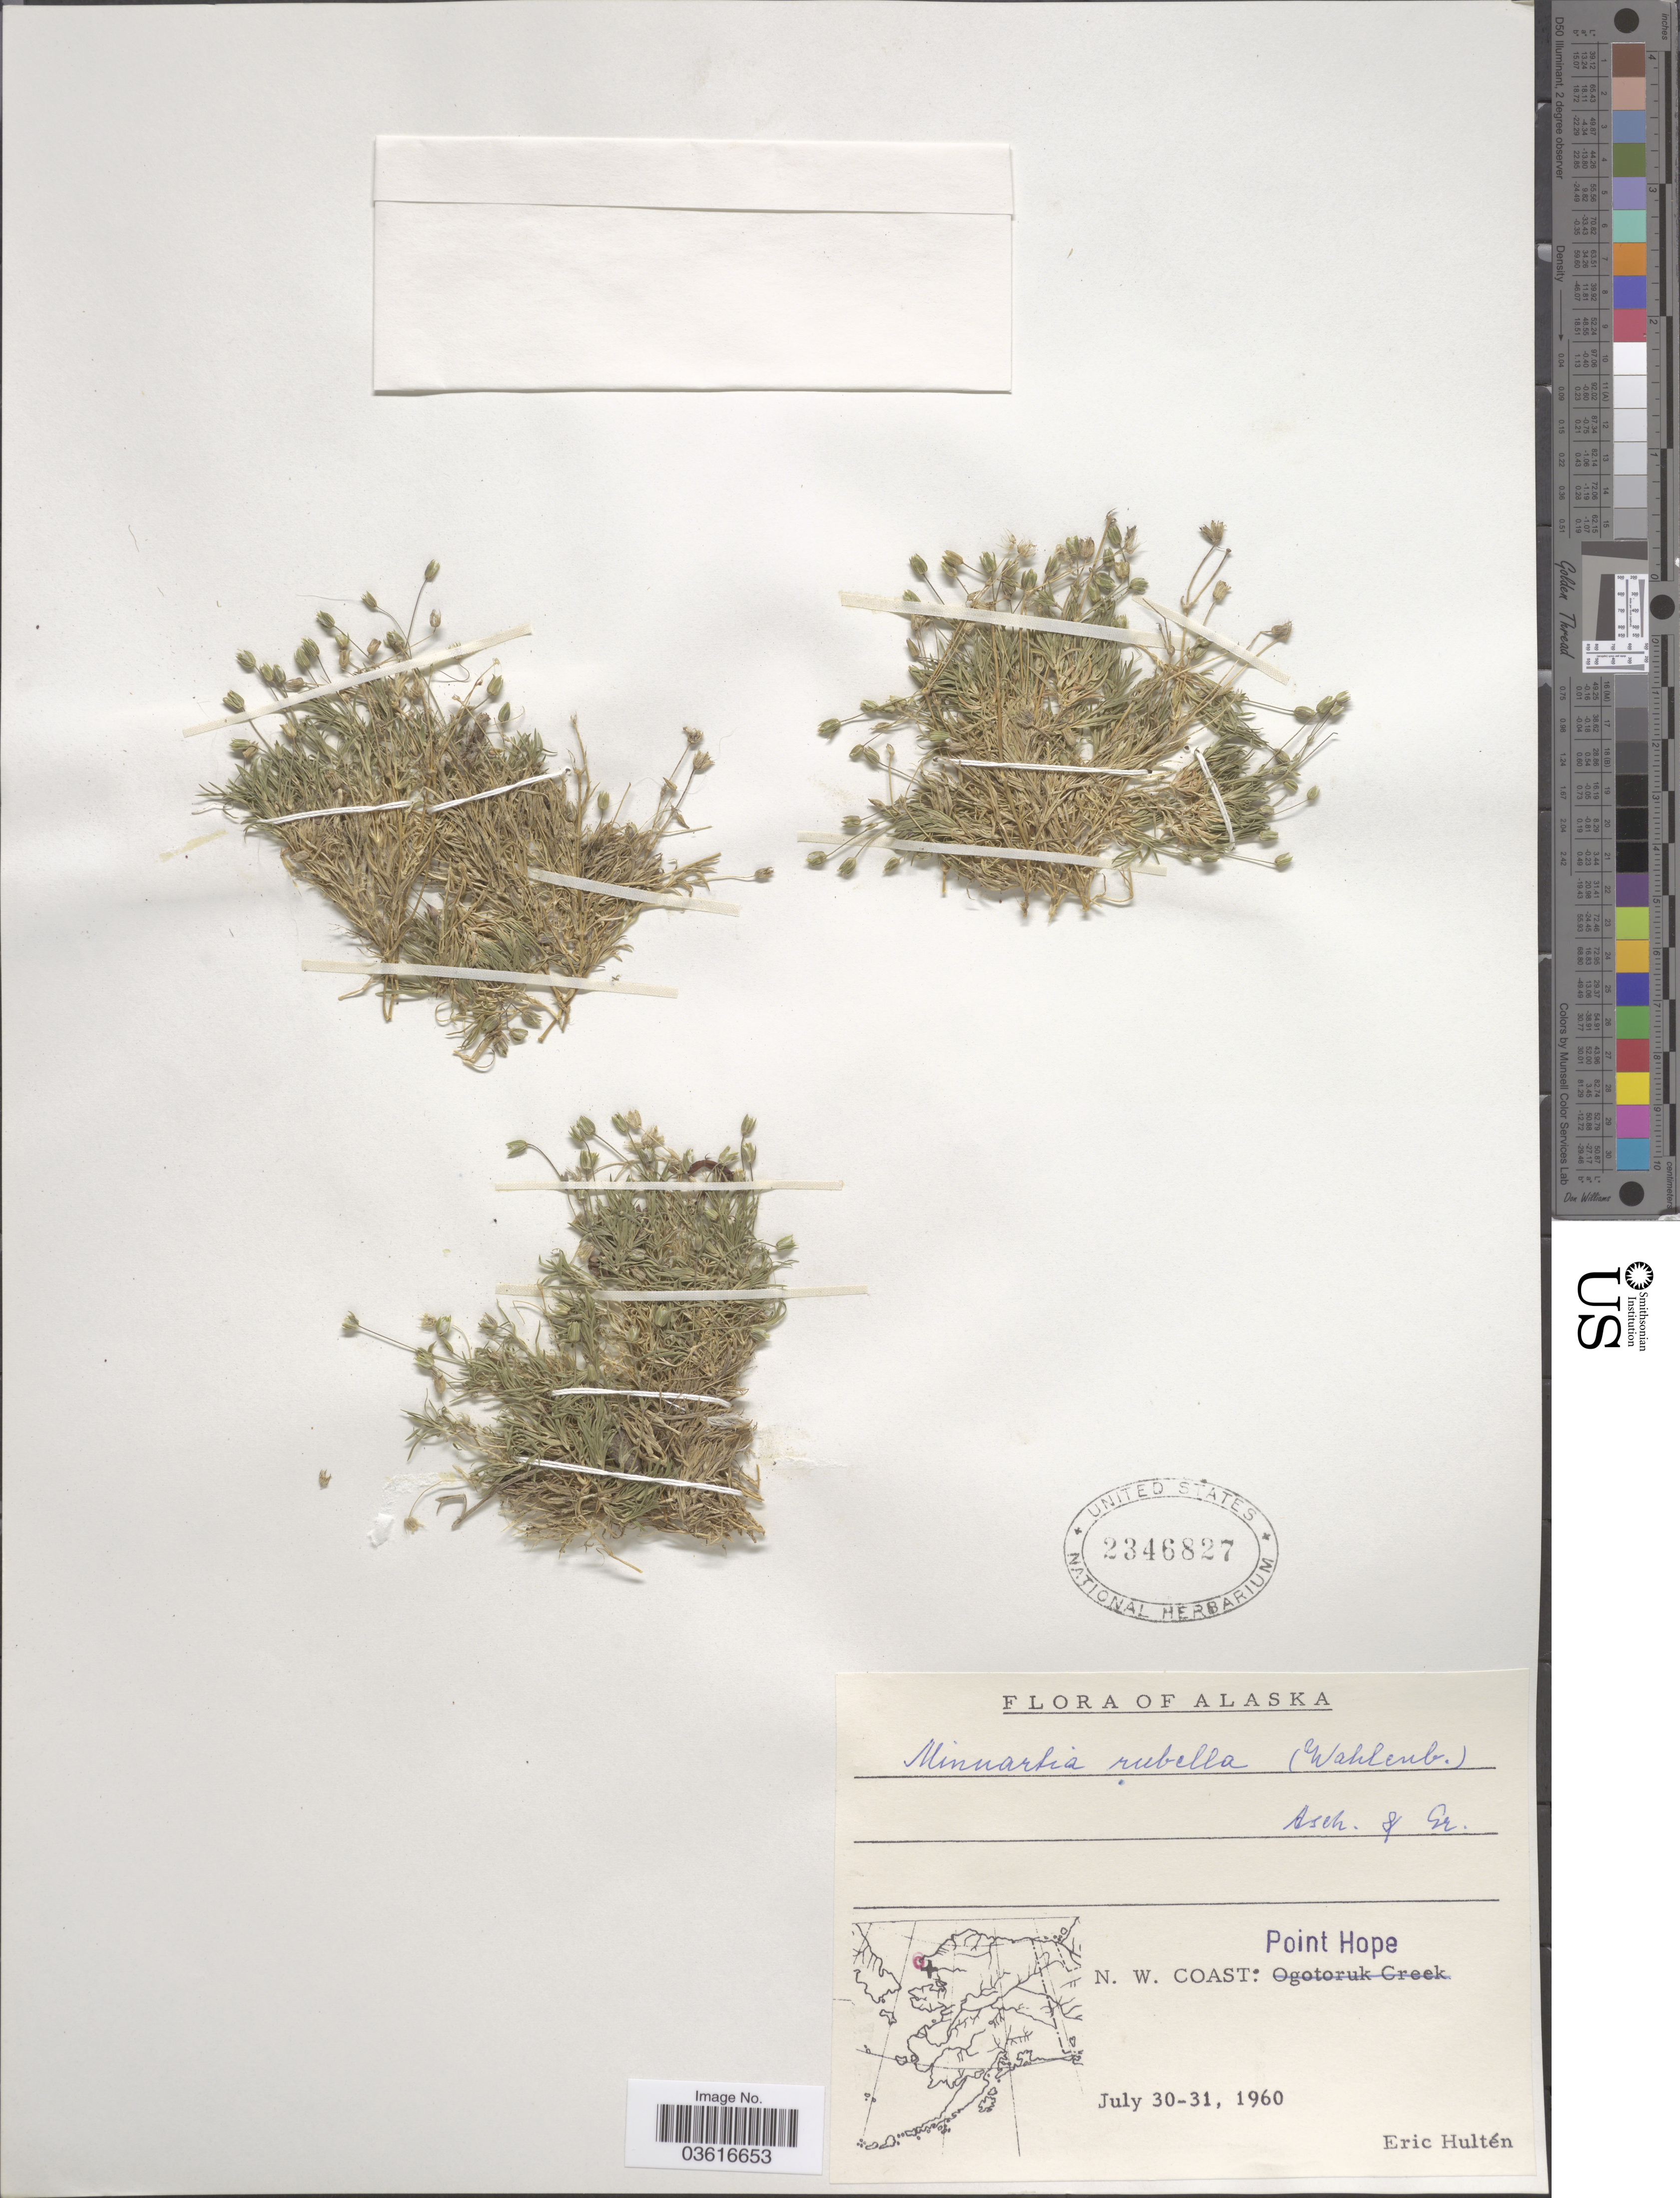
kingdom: Plantae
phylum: Tracheophyta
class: Magnoliopsida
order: Caryophyllales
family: Caryophyllaceae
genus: Minuartia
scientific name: Minuartia rubella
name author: (Wahlenb.) Hiern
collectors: E. G. Hultén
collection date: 1960-07-30/1960-07-31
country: United States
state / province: Alaska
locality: N. W. Coast: Point Hope.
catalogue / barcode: US 2346827